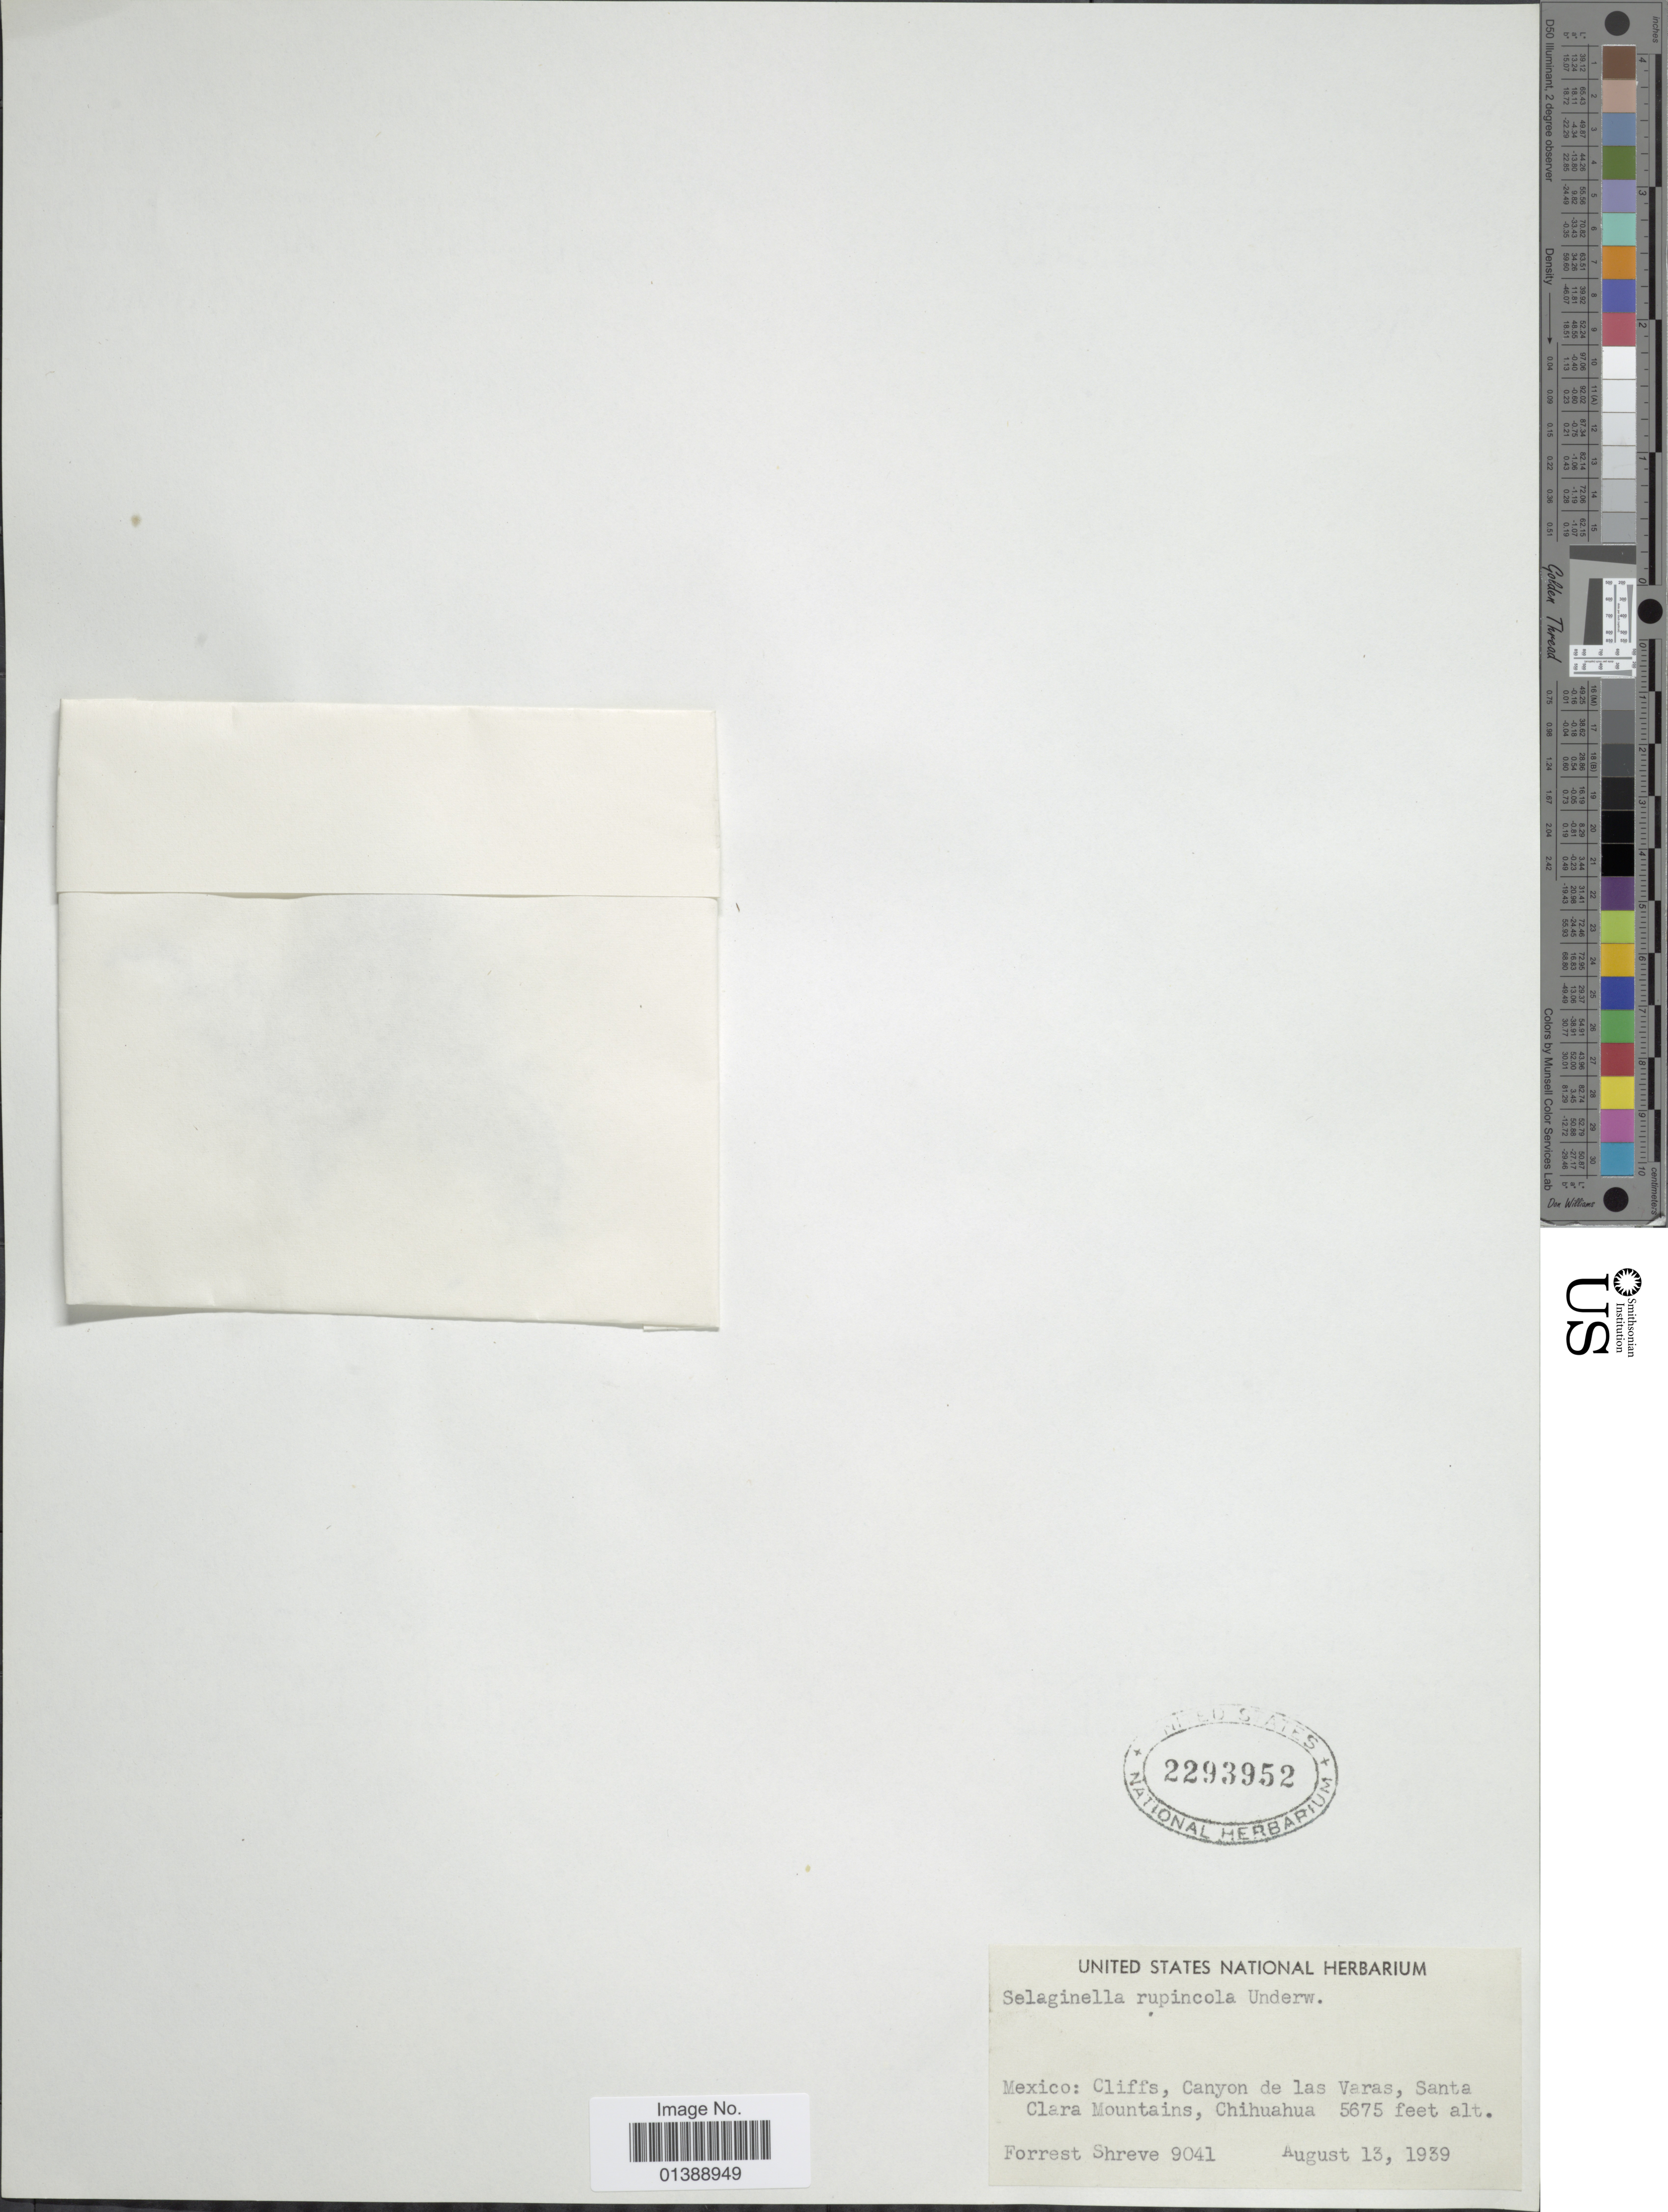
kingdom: Plantae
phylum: Tracheophyta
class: Lycopodiopsida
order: Selaginellales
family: Selaginellaceae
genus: Selaginella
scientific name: Selaginella rupincola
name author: Underw.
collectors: F. Shreve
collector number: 9041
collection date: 1939-08-13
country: Mexico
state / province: Chihuahua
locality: Cliffs, Canyon de las Varas,Santa Clara Mountains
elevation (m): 1730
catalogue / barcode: US 2293952